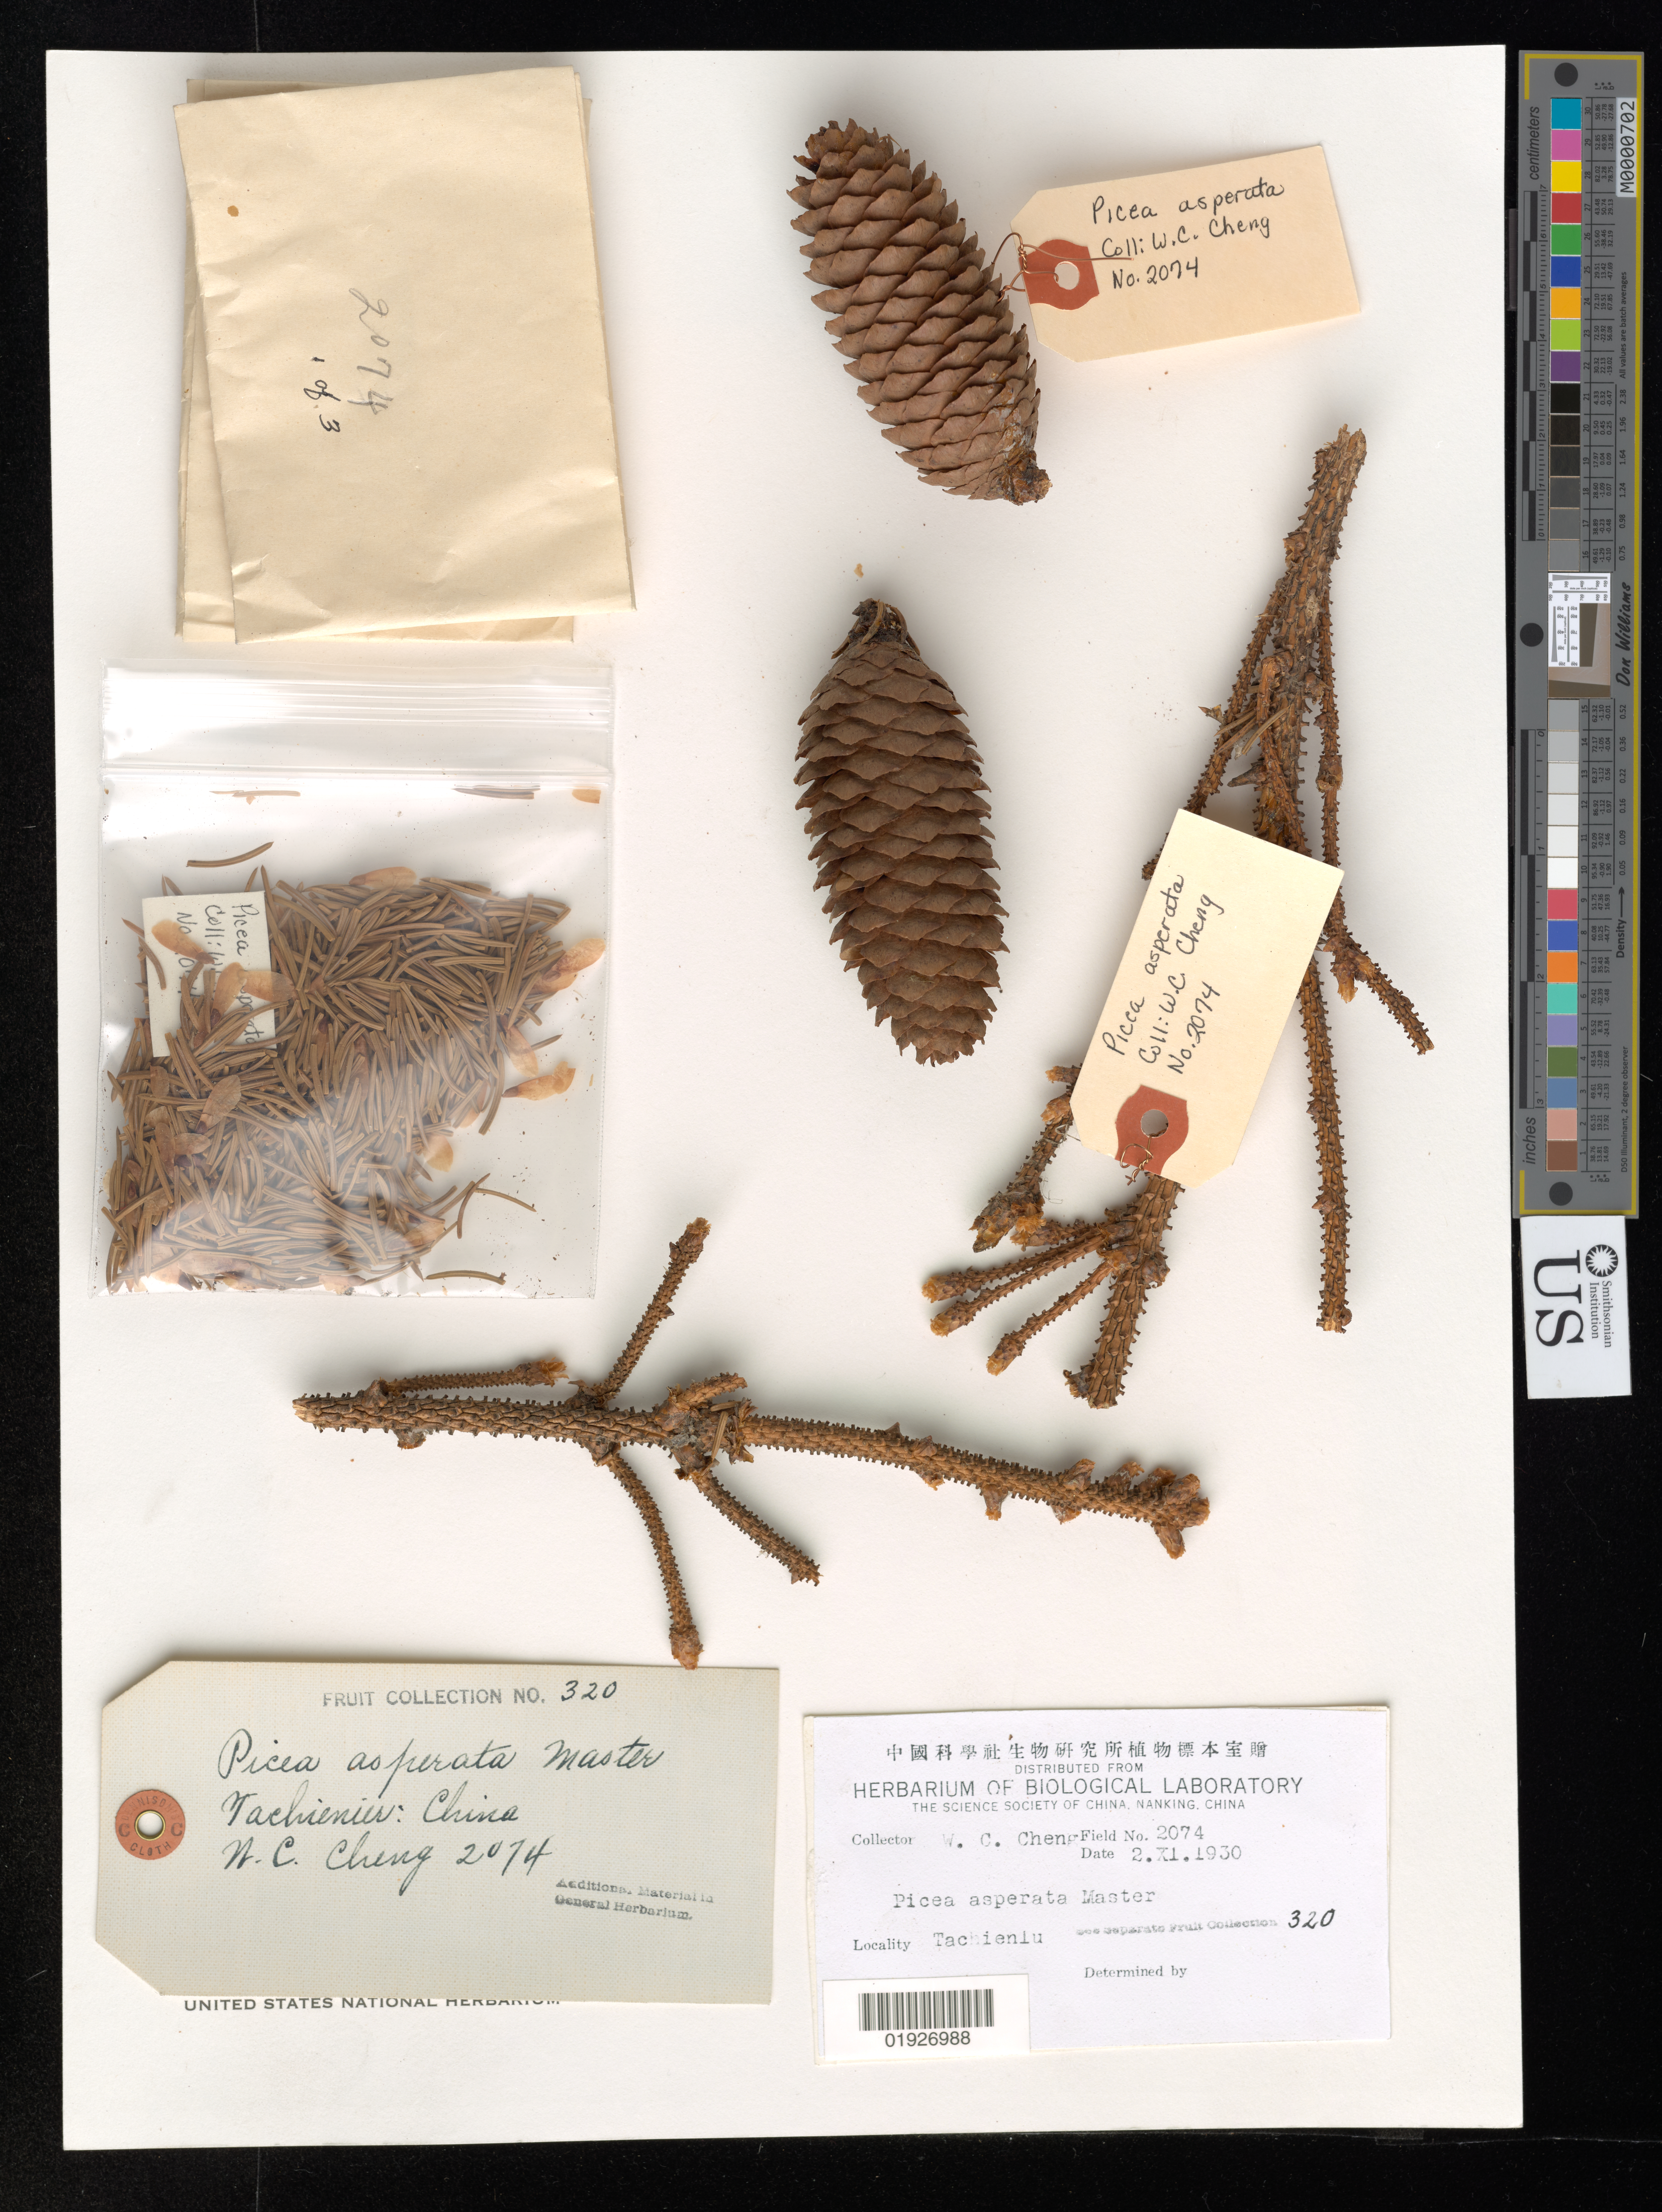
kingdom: Plantae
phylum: Tracheophyta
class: Pinopsida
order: Pinales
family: Pinaceae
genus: Picea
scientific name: Picea asperata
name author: Mast.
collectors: W. C. Cheng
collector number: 2074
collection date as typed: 02 Nov 1930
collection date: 1930-11-02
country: China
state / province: Sichuan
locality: Tachieniu.